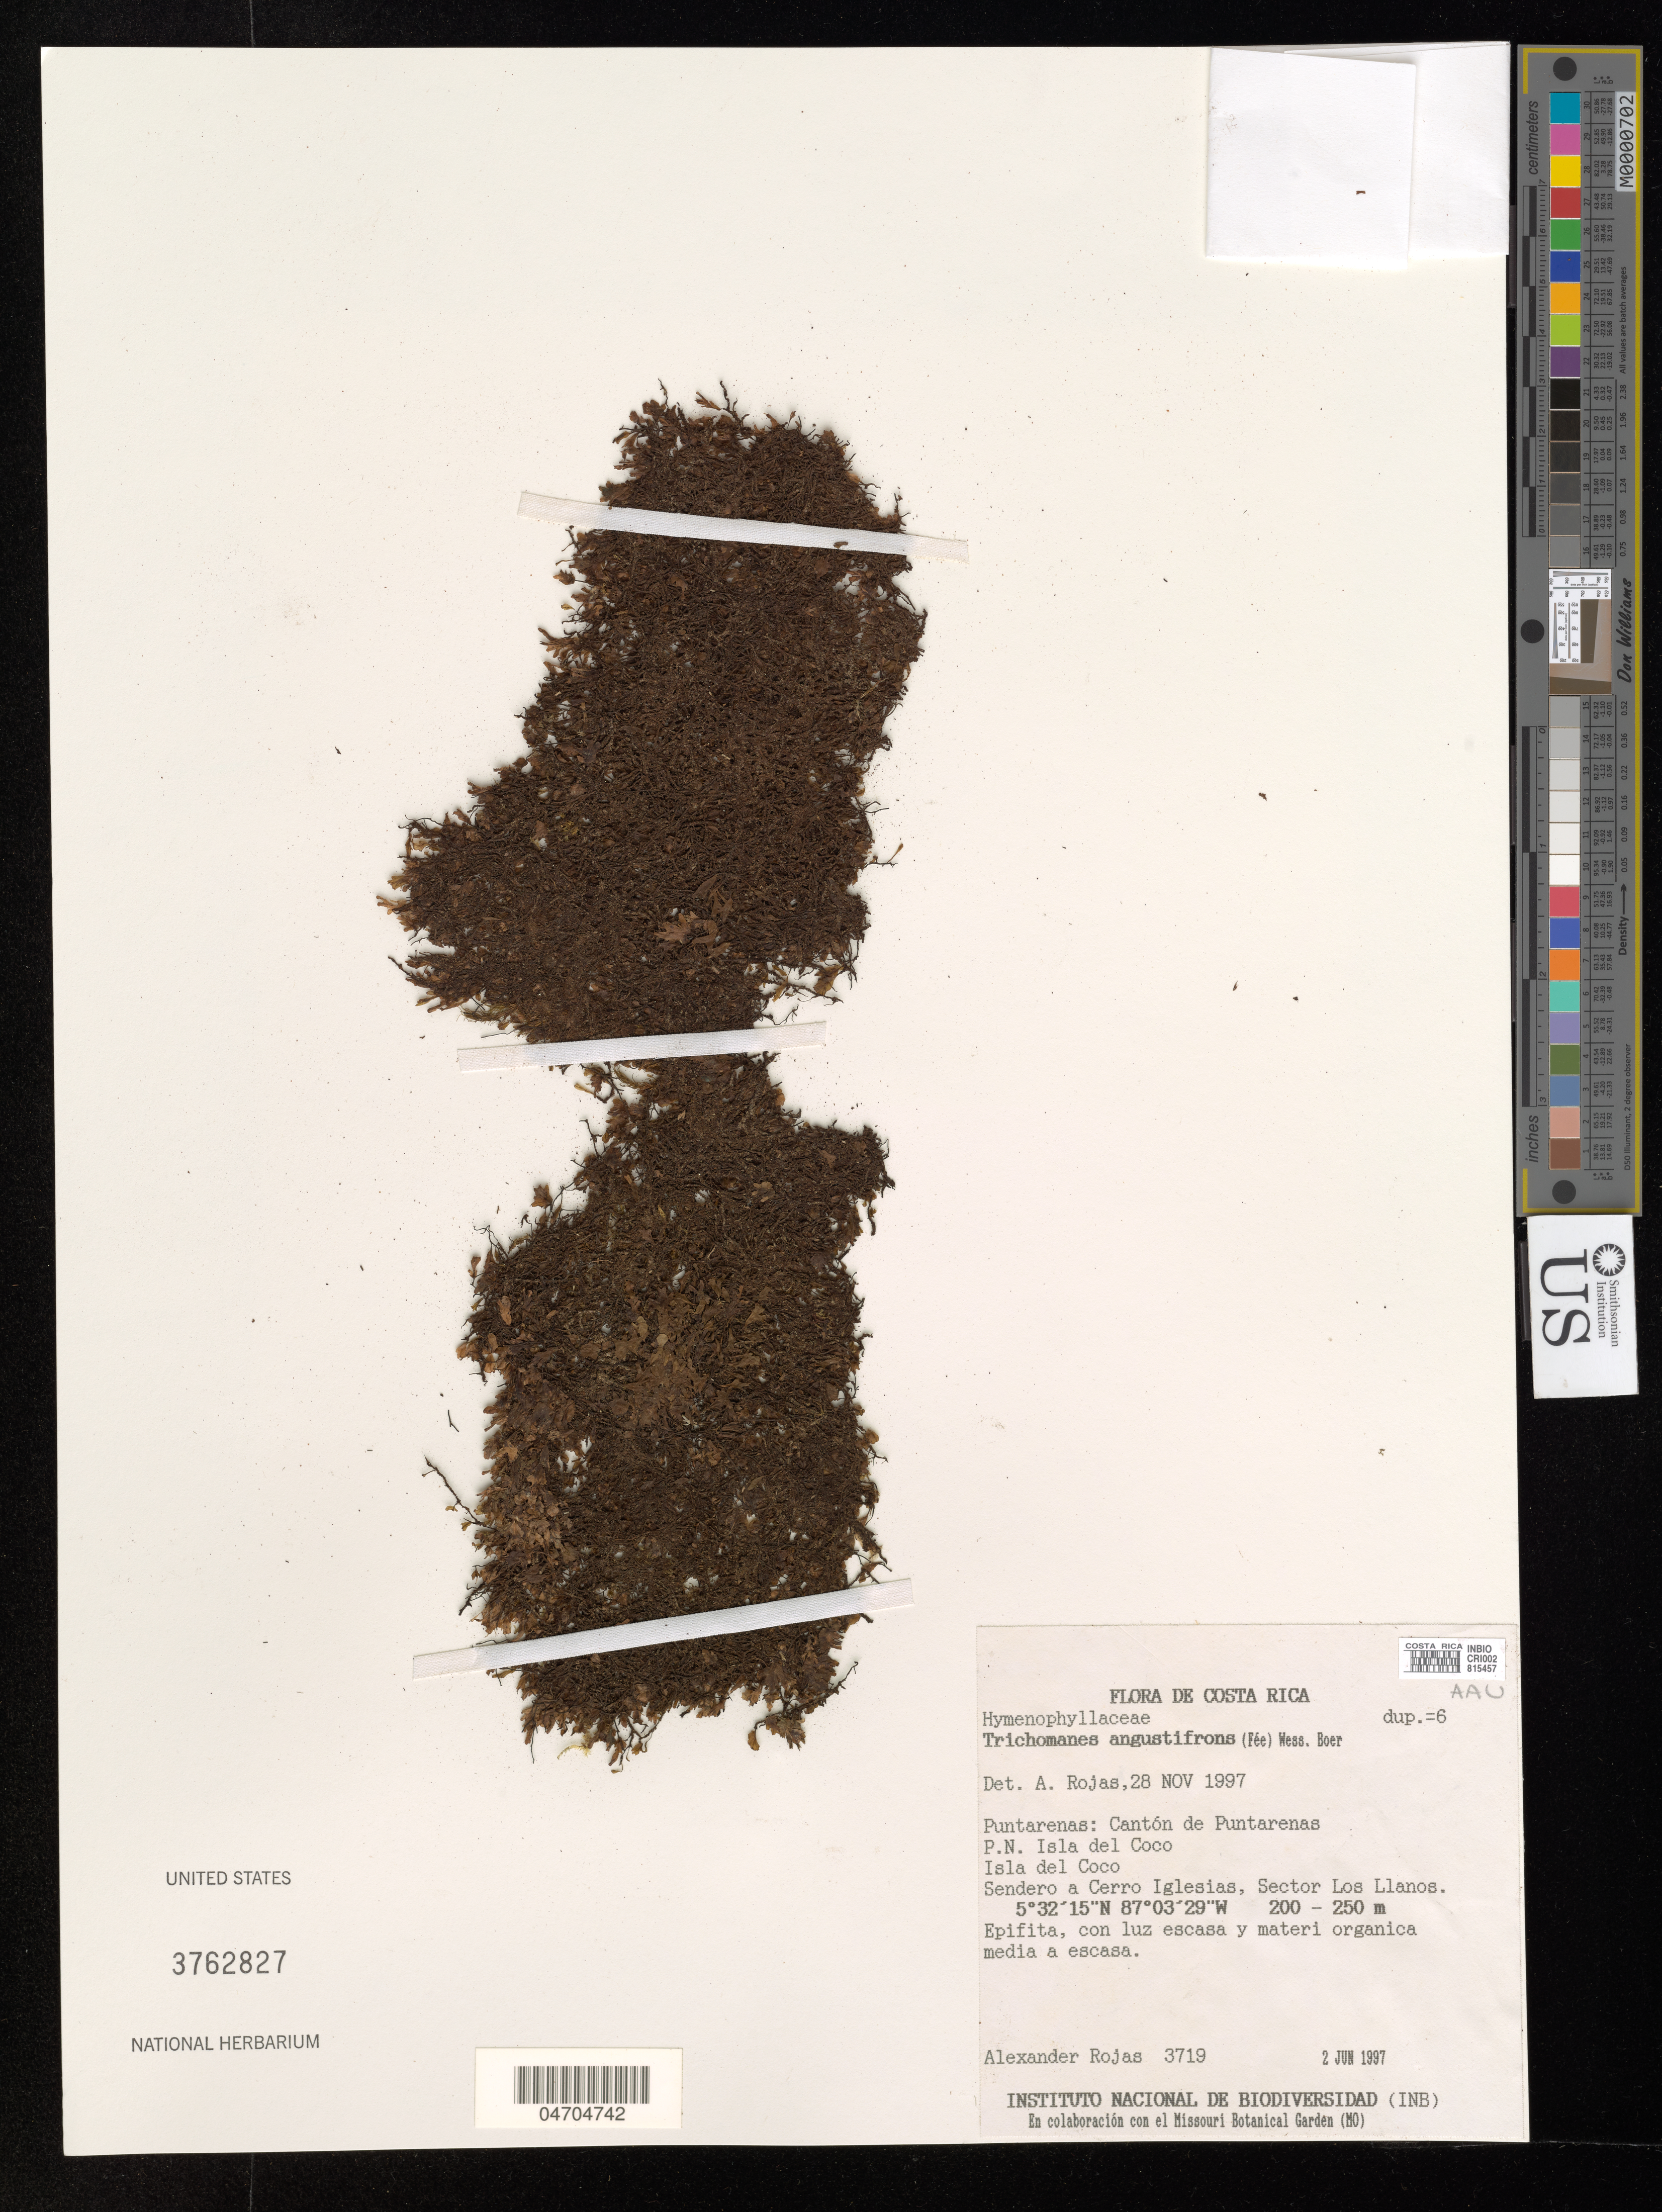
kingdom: Plantae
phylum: Tracheophyta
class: Polypodiopsida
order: Hymenophyllales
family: Hymenophyllaceae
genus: Trichomanes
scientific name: Trichomanes angustifrons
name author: (Fée) Wess. Boer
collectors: A. Rojas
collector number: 3719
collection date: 1997-06-02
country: Costa Rica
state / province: Puntarenas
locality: Cantón de Puntarenas. P. N. Isla del Coco. Isla del Coco. Sendero a Cerro Iglesias, Sector Los Llanos.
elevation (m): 200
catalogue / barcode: US 3762827